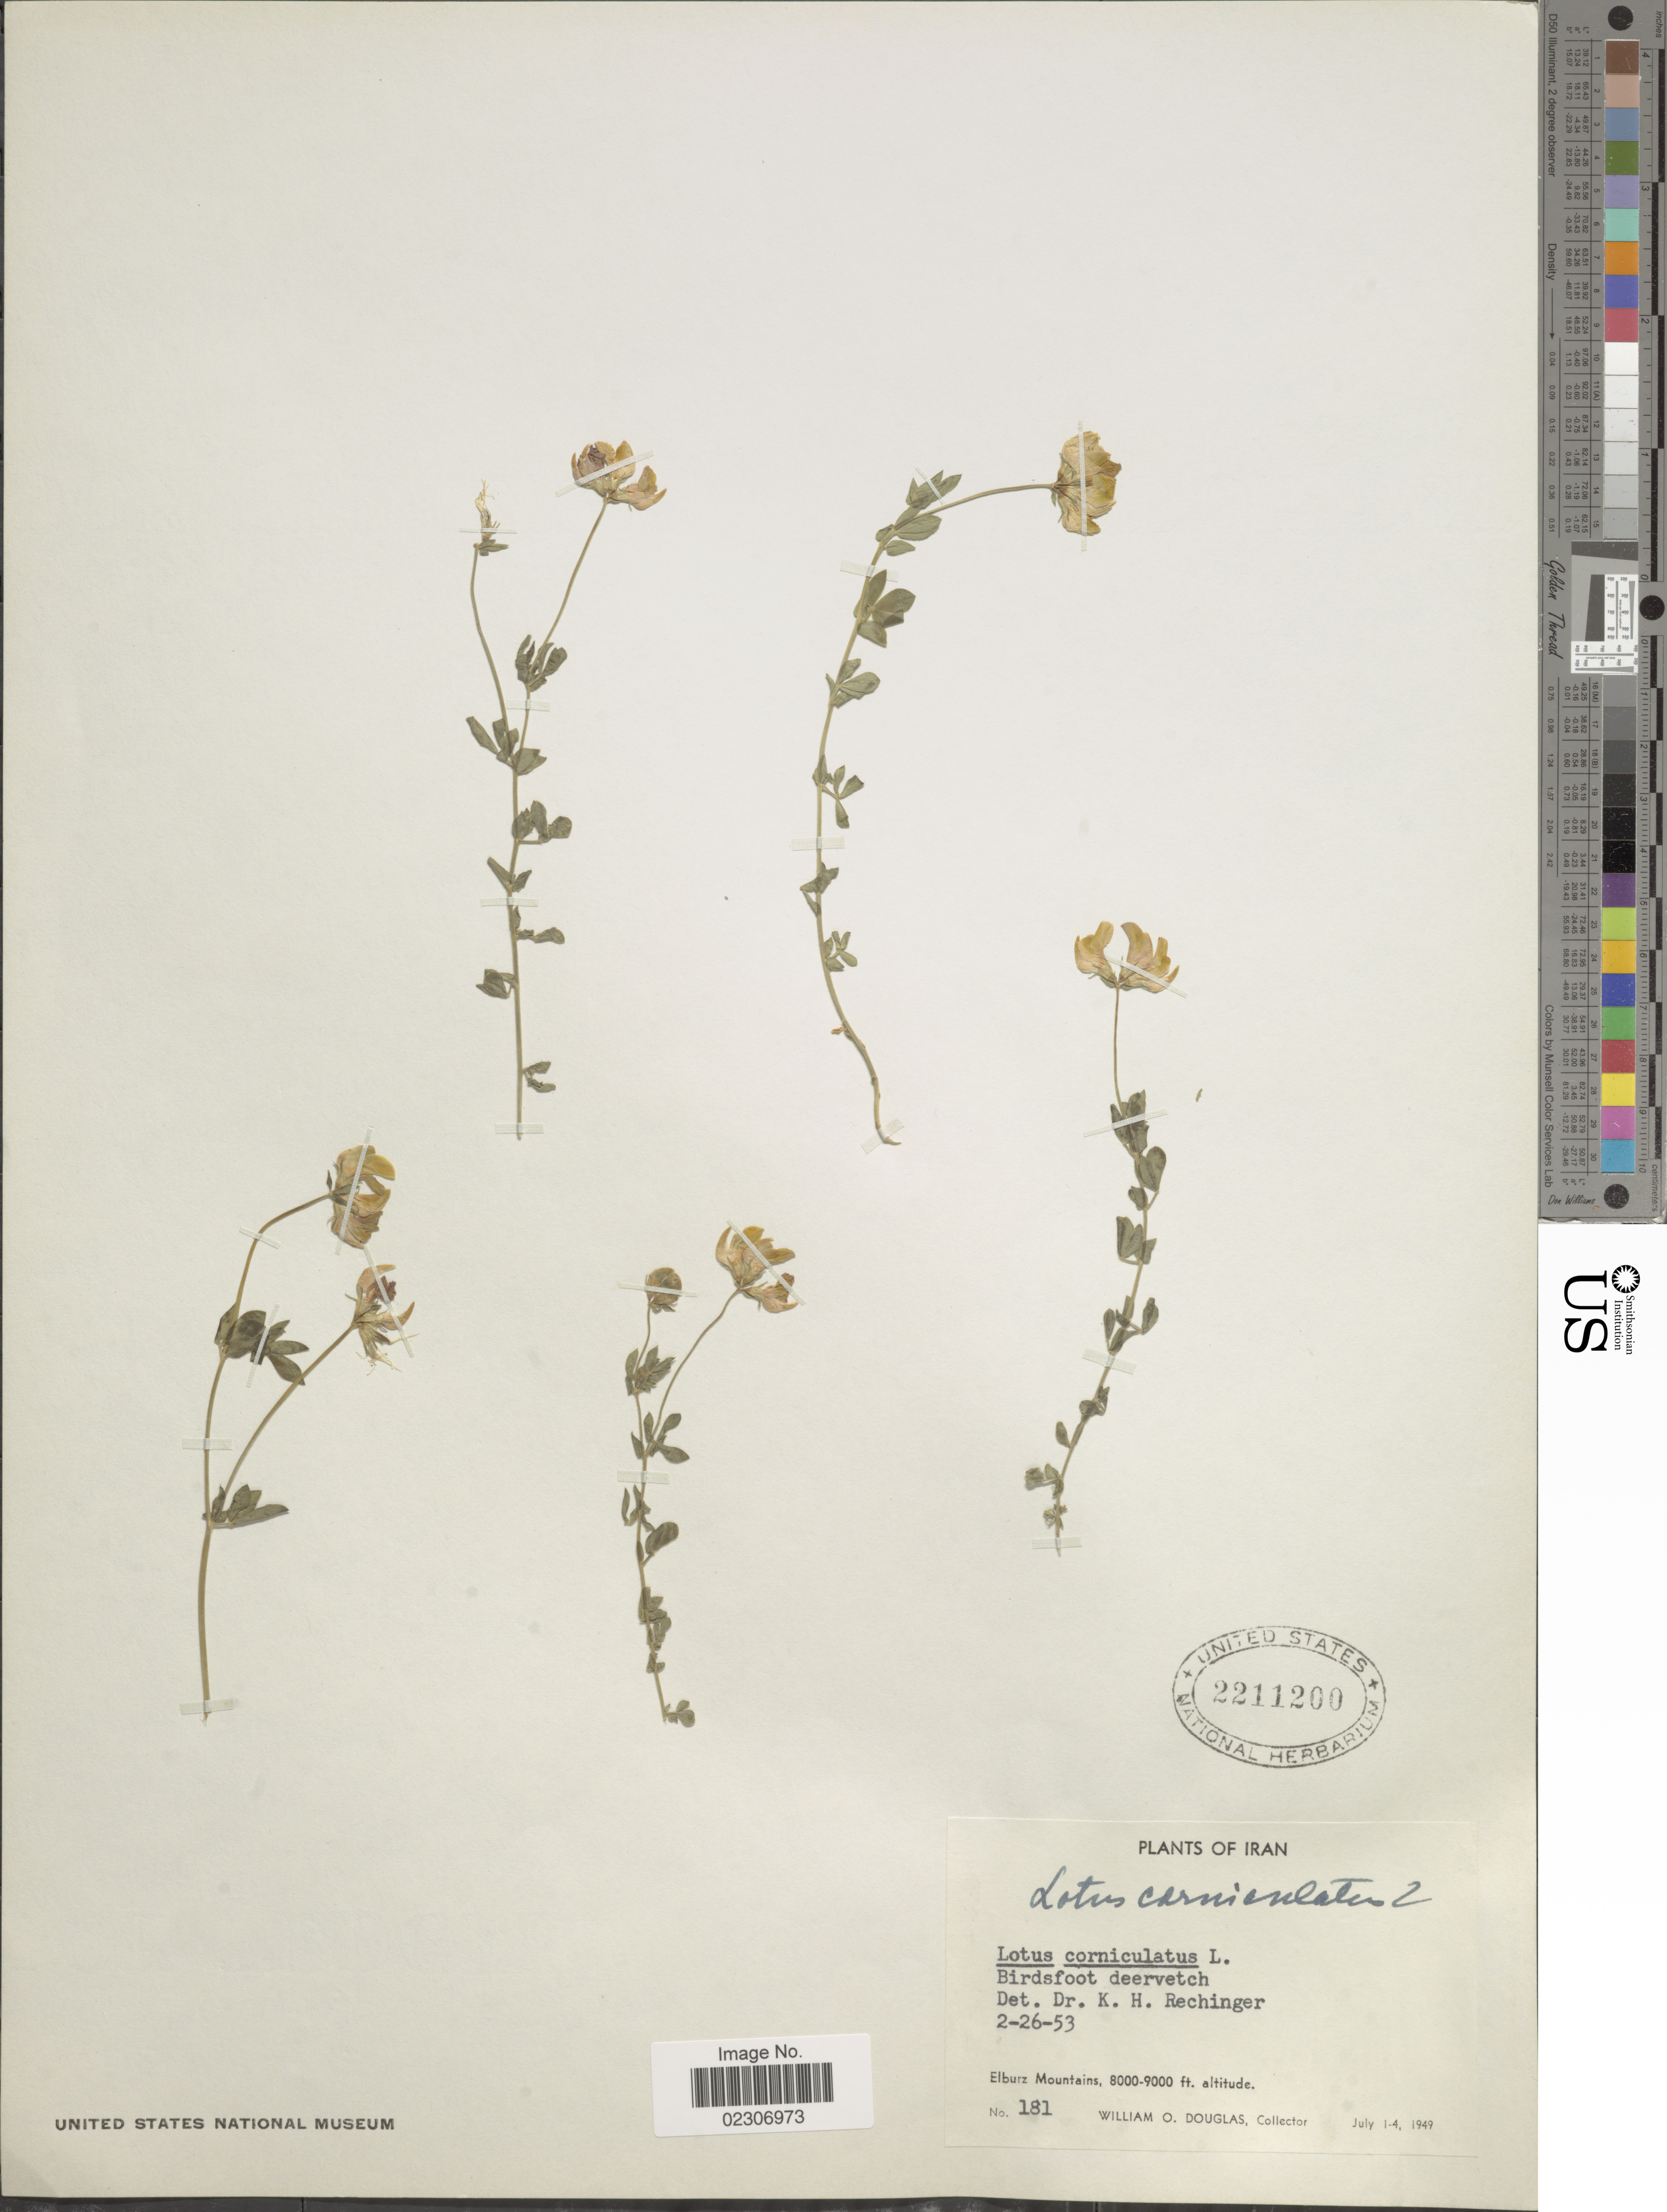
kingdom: Plantae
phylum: Tracheophyta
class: Magnoliopsida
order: Fabales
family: Fabaceae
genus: Lotus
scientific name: Lotus corniculatus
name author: L.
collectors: W. Douglas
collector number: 181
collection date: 1949-07-01/1949-07-04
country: Iran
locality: Elburz Mountains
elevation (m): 2438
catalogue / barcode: US 2211200